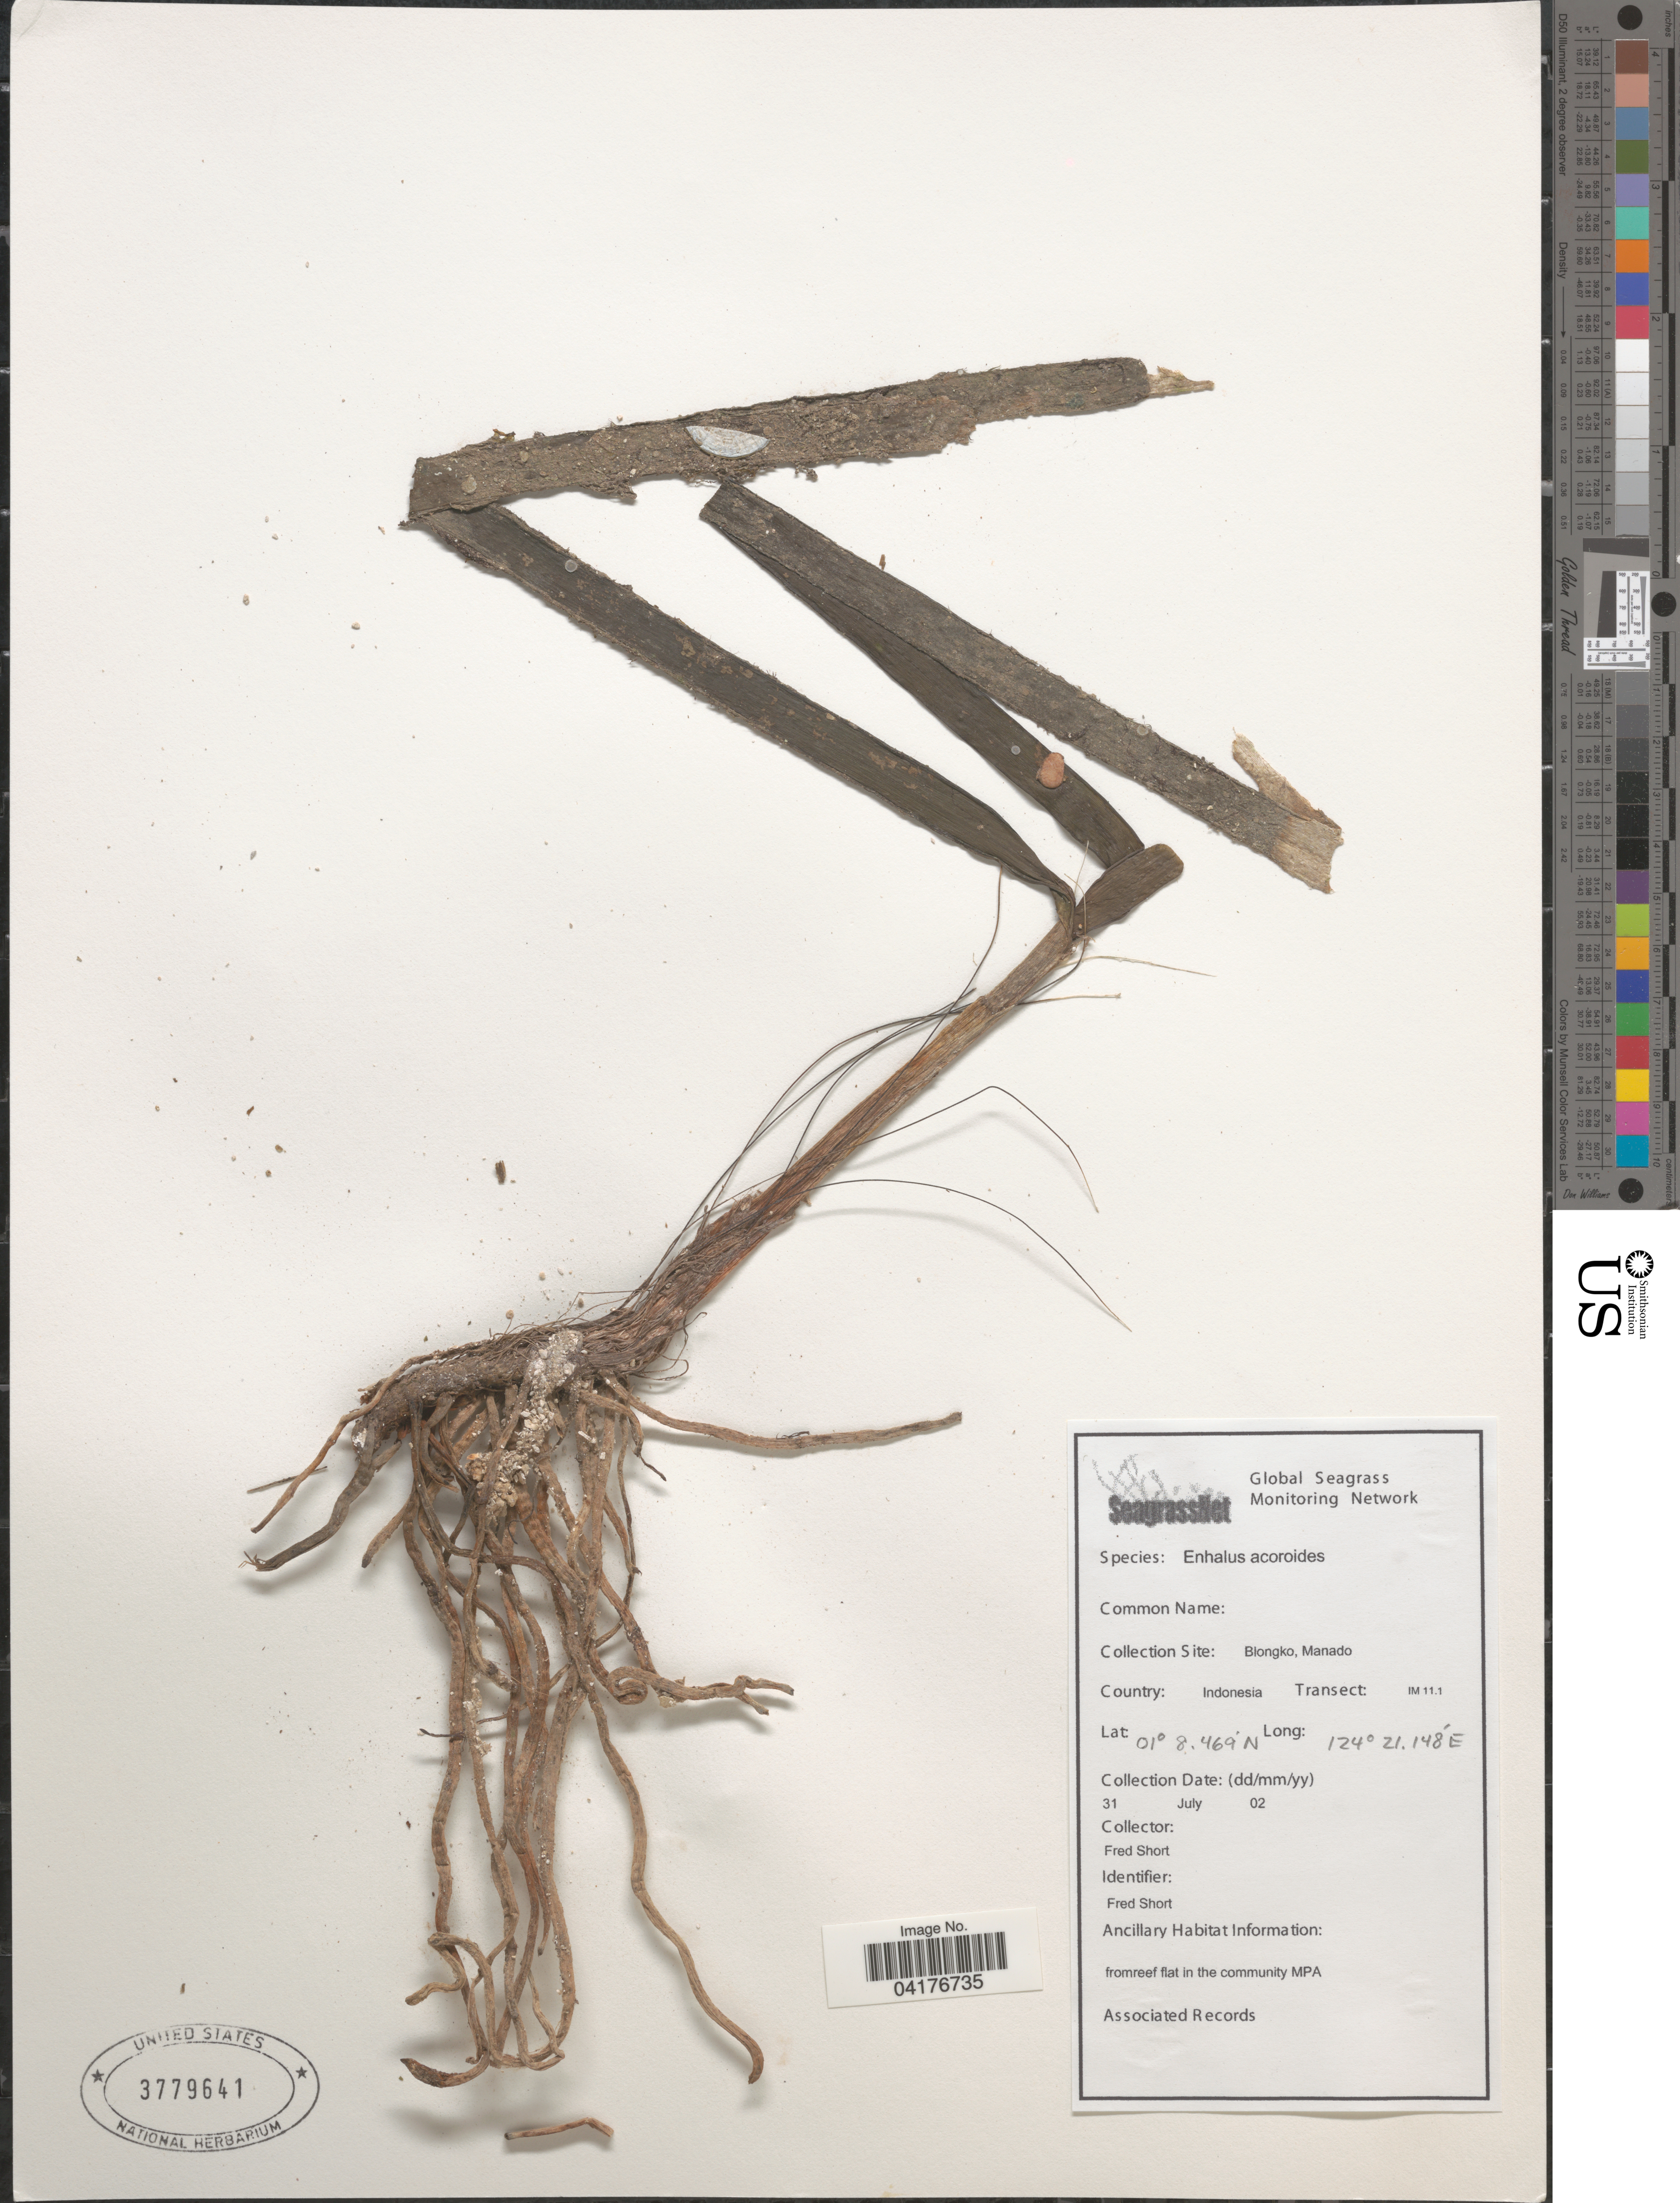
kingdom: Plantae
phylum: Tracheophyta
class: Liliopsida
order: Alismatales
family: Hydrocharitaceae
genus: Enhalus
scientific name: Enhalus acoroides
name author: (L. f.) Royle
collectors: F. Short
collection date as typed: Transcribed d/m/y: 31/7/2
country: Indonesia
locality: Blongko, Manado. Transect: IM11.1.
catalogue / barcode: US 3779641